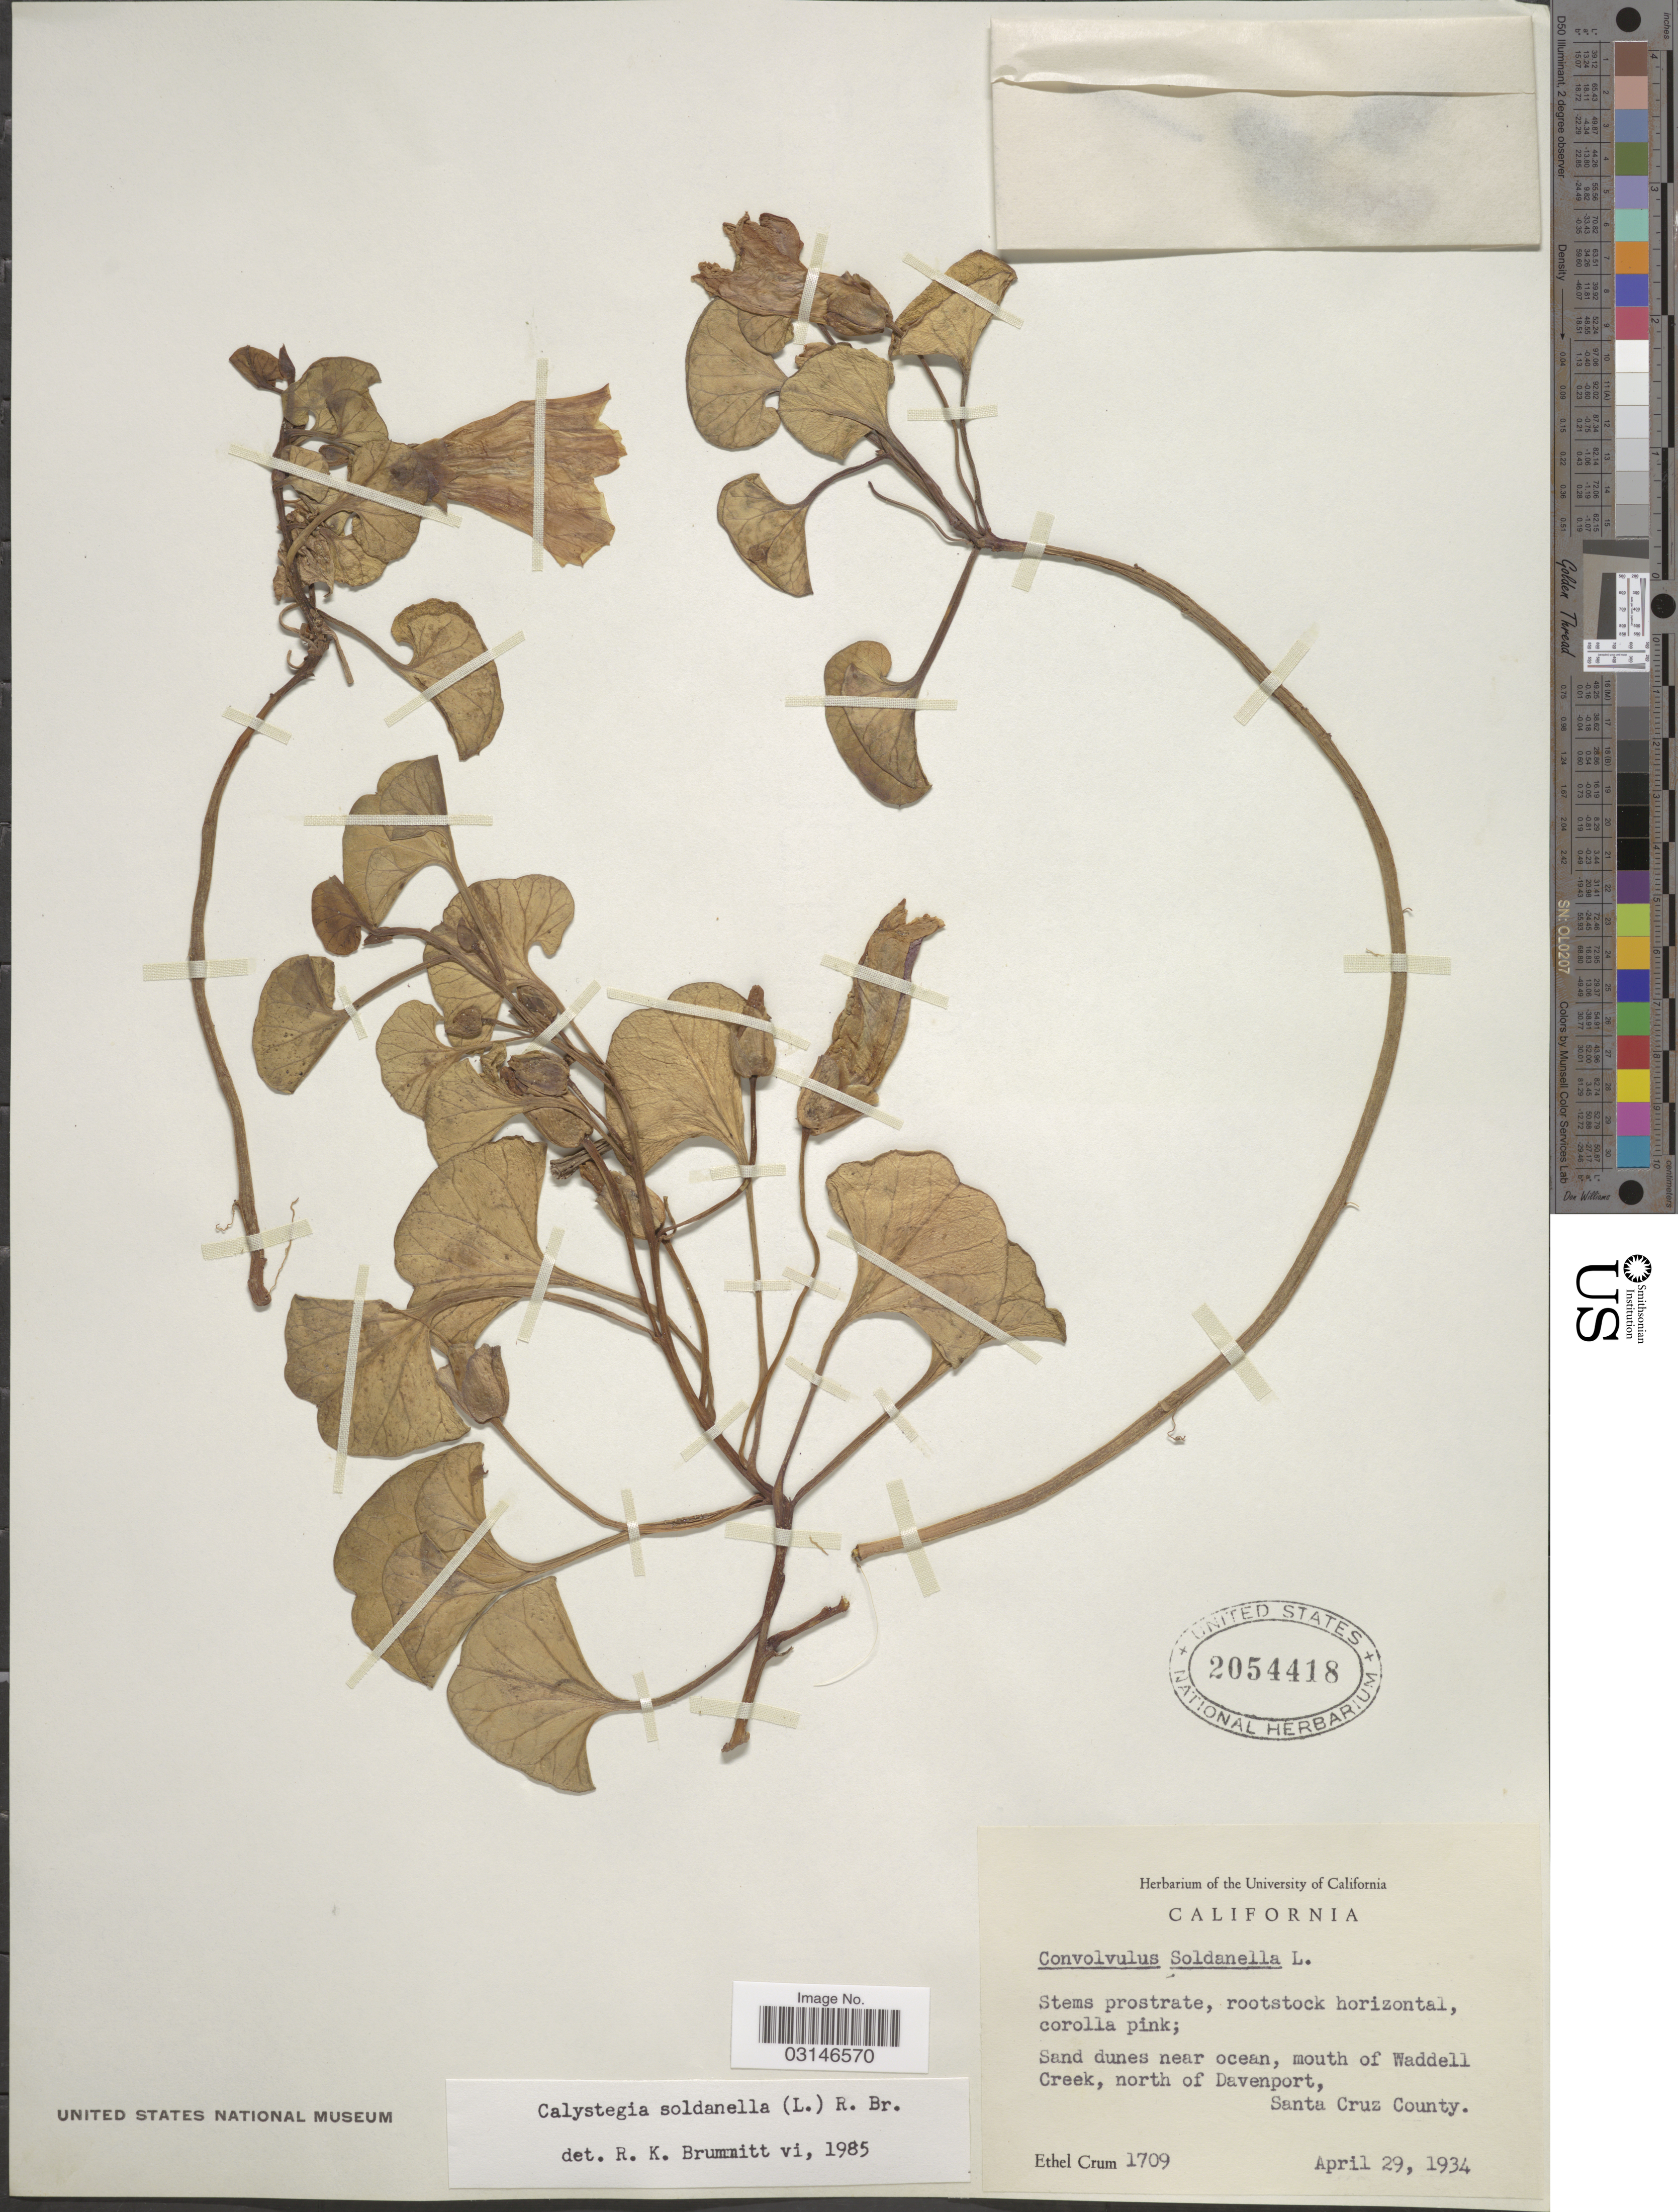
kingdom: Plantae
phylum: Tracheophyta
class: Magnoliopsida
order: Solanales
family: Convolvulaceae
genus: Calystegia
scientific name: Calystegia soldanella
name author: (L.) R. Br.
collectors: E. K. Crum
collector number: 1709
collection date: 1934-04-29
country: United States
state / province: California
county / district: Santa Cruz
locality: Sand dunes near ocean, mouth of Waddell Creek, north of Davenport, Santa Cruz County.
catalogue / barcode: US 2054418